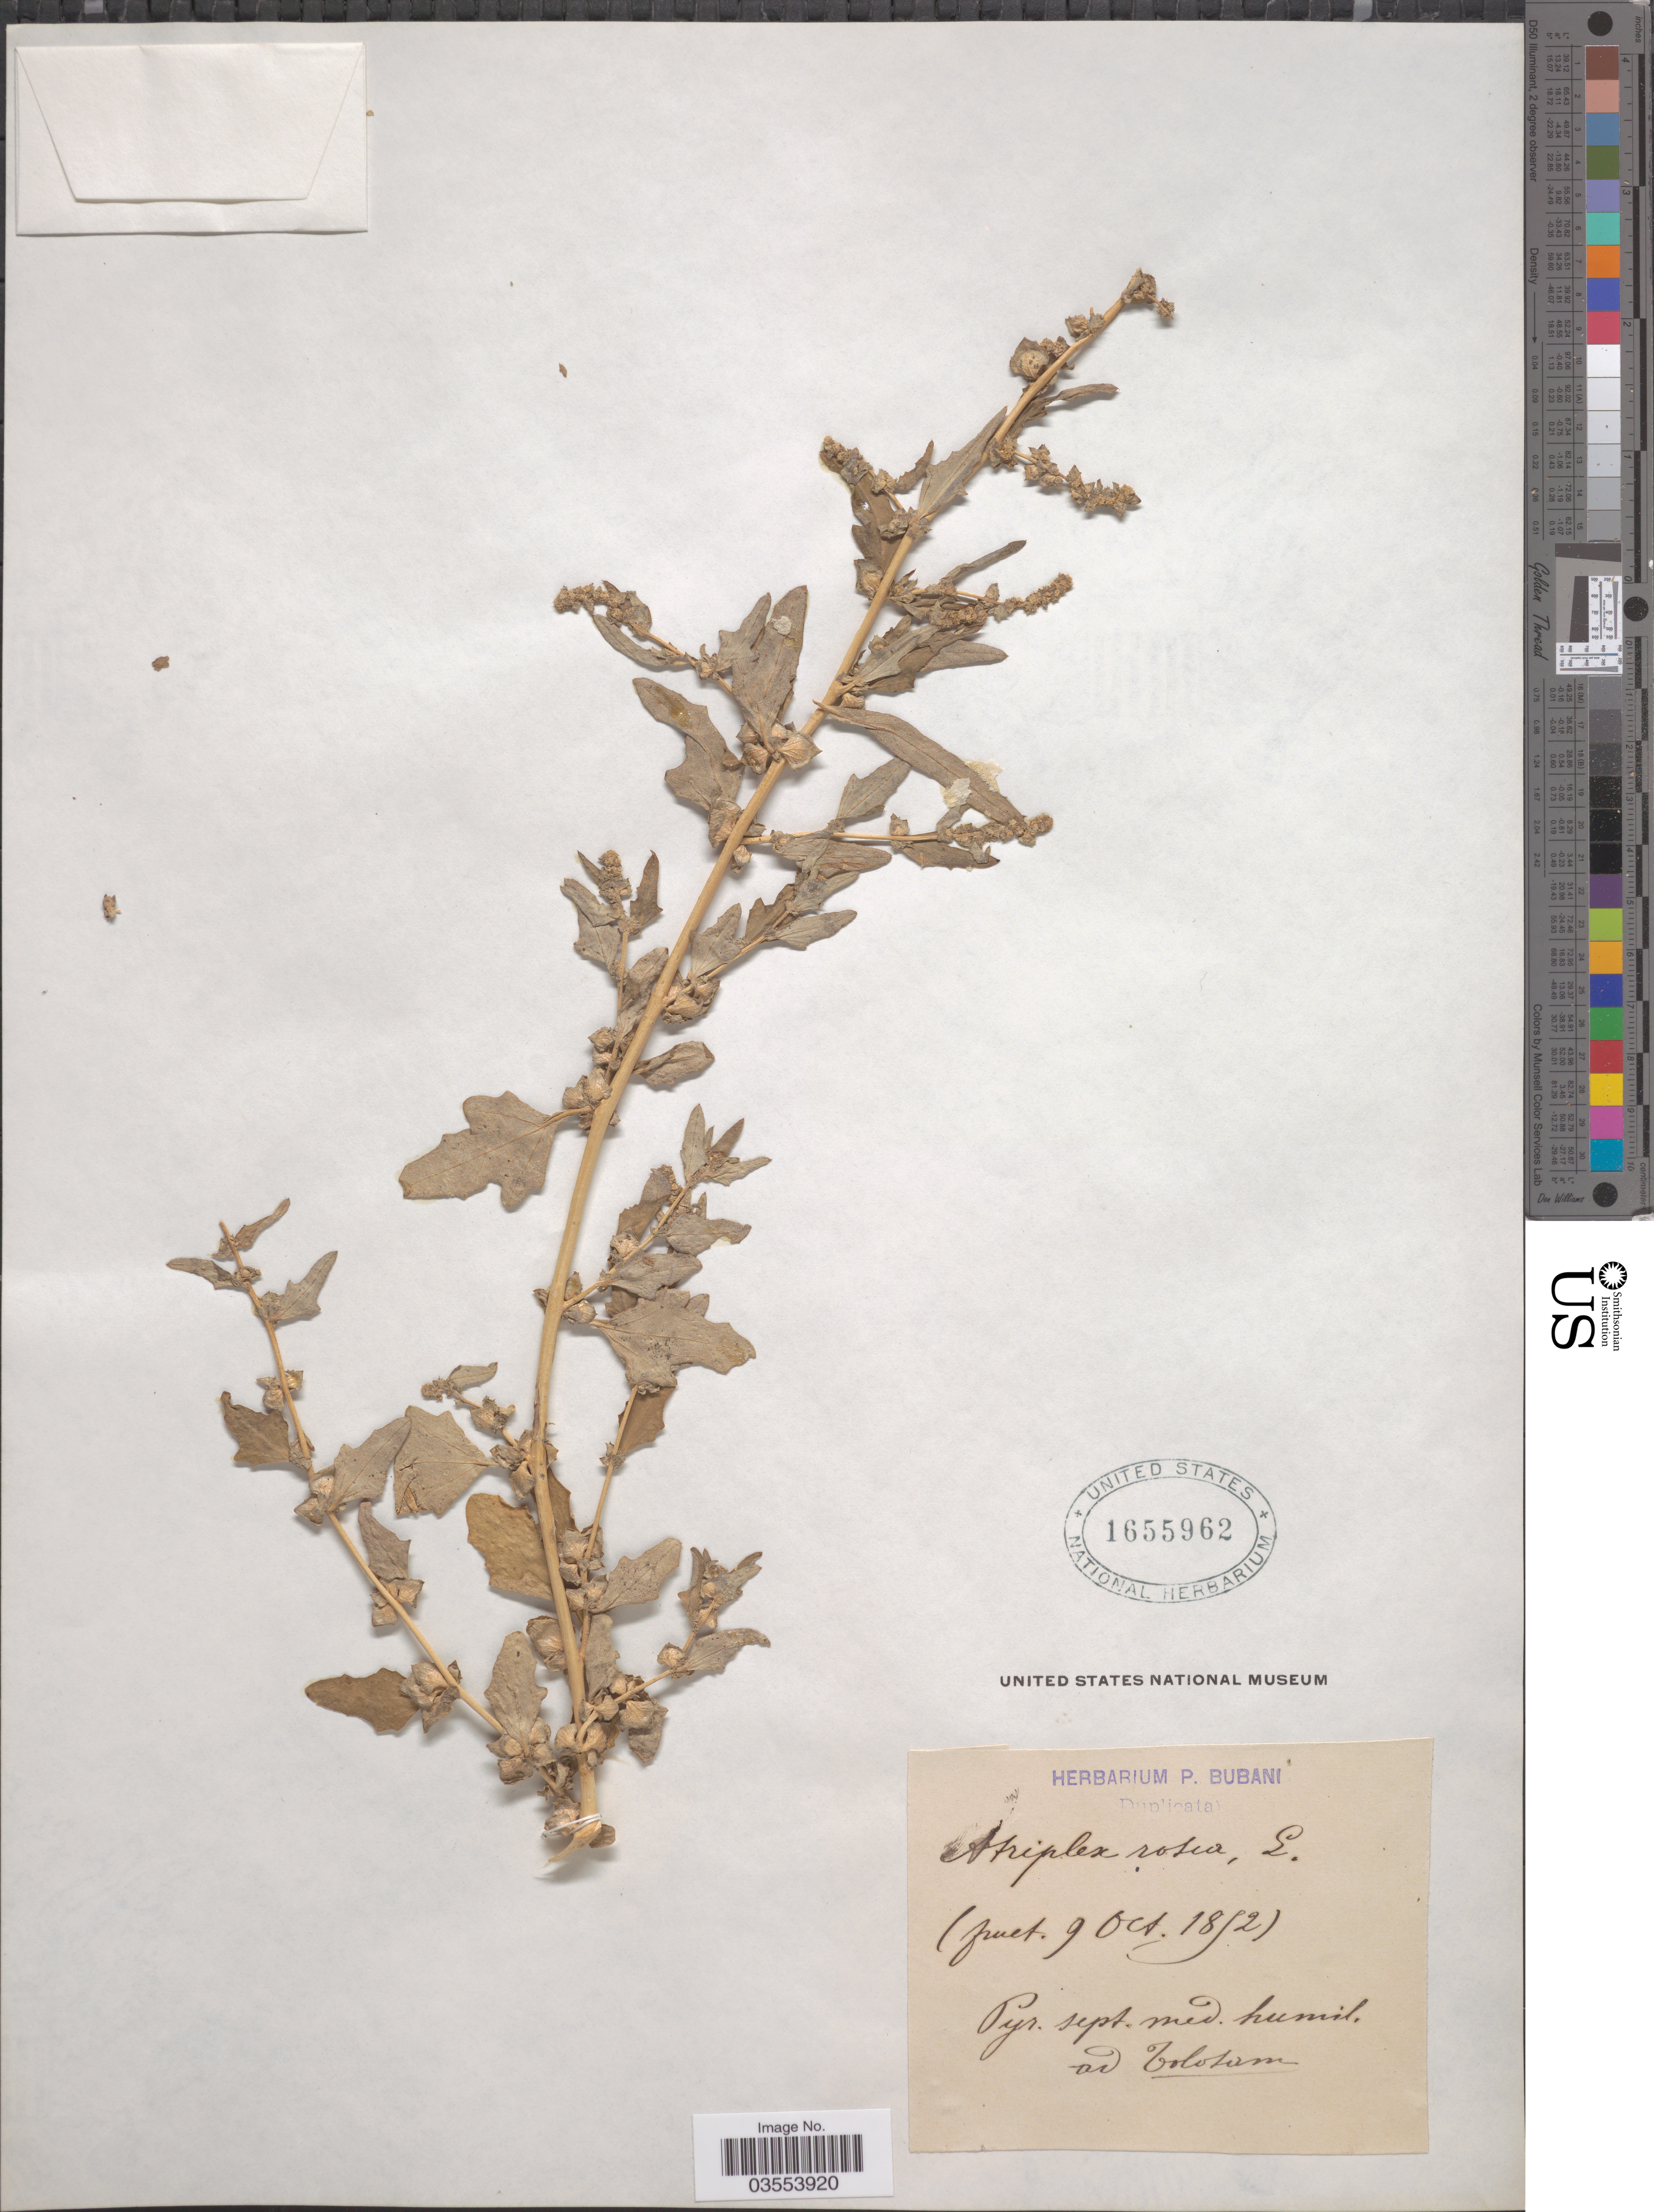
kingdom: Plantae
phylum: Tracheophyta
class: Magnoliopsida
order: Caryophyllales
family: Amaranthaceae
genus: Atriplex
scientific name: Atriplex rosea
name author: L.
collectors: ex herb. P. Bubani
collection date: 1852-10-09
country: Spain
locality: Pyr. sept. med. humil. ad Tolotum.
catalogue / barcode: US 1655962